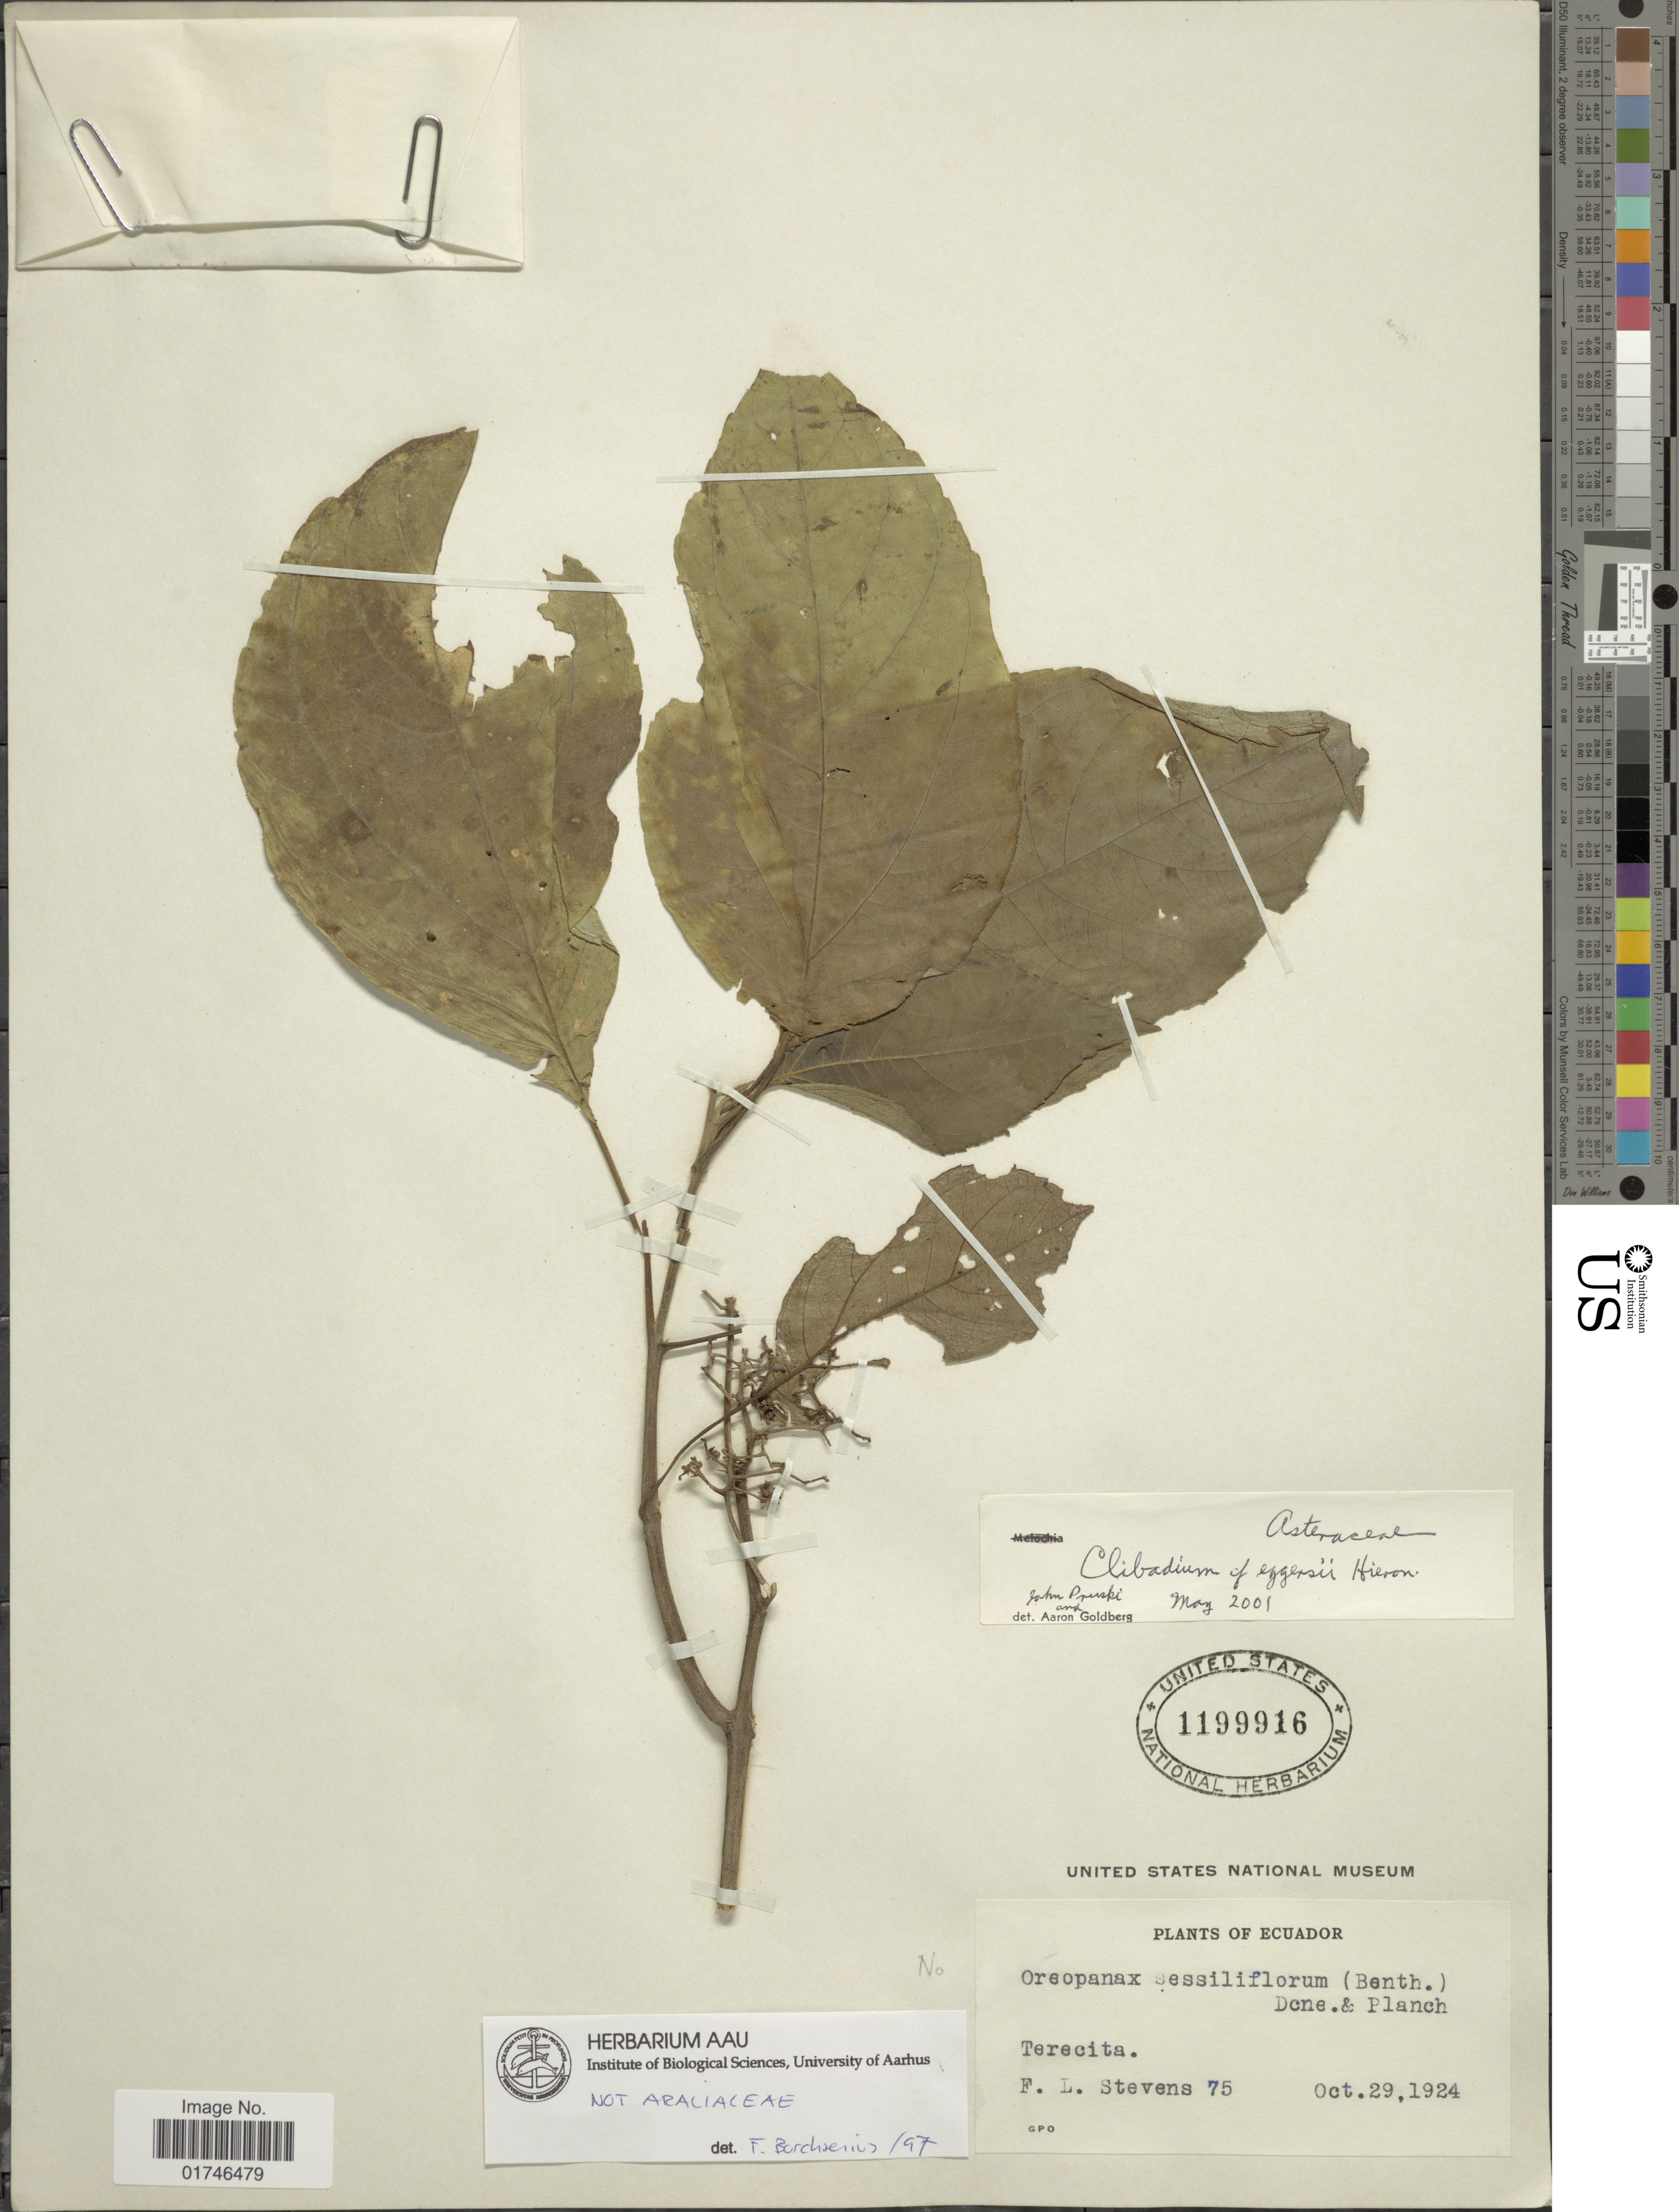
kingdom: Plantae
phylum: Tracheophyta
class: Magnoliopsida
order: Asterales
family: Asteraceae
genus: Clibadium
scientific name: Clibadium eggersii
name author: Hieron.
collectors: F. L. Stevens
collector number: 75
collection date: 1924-10-29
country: Ecuador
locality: Terecita.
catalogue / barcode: US 1199916